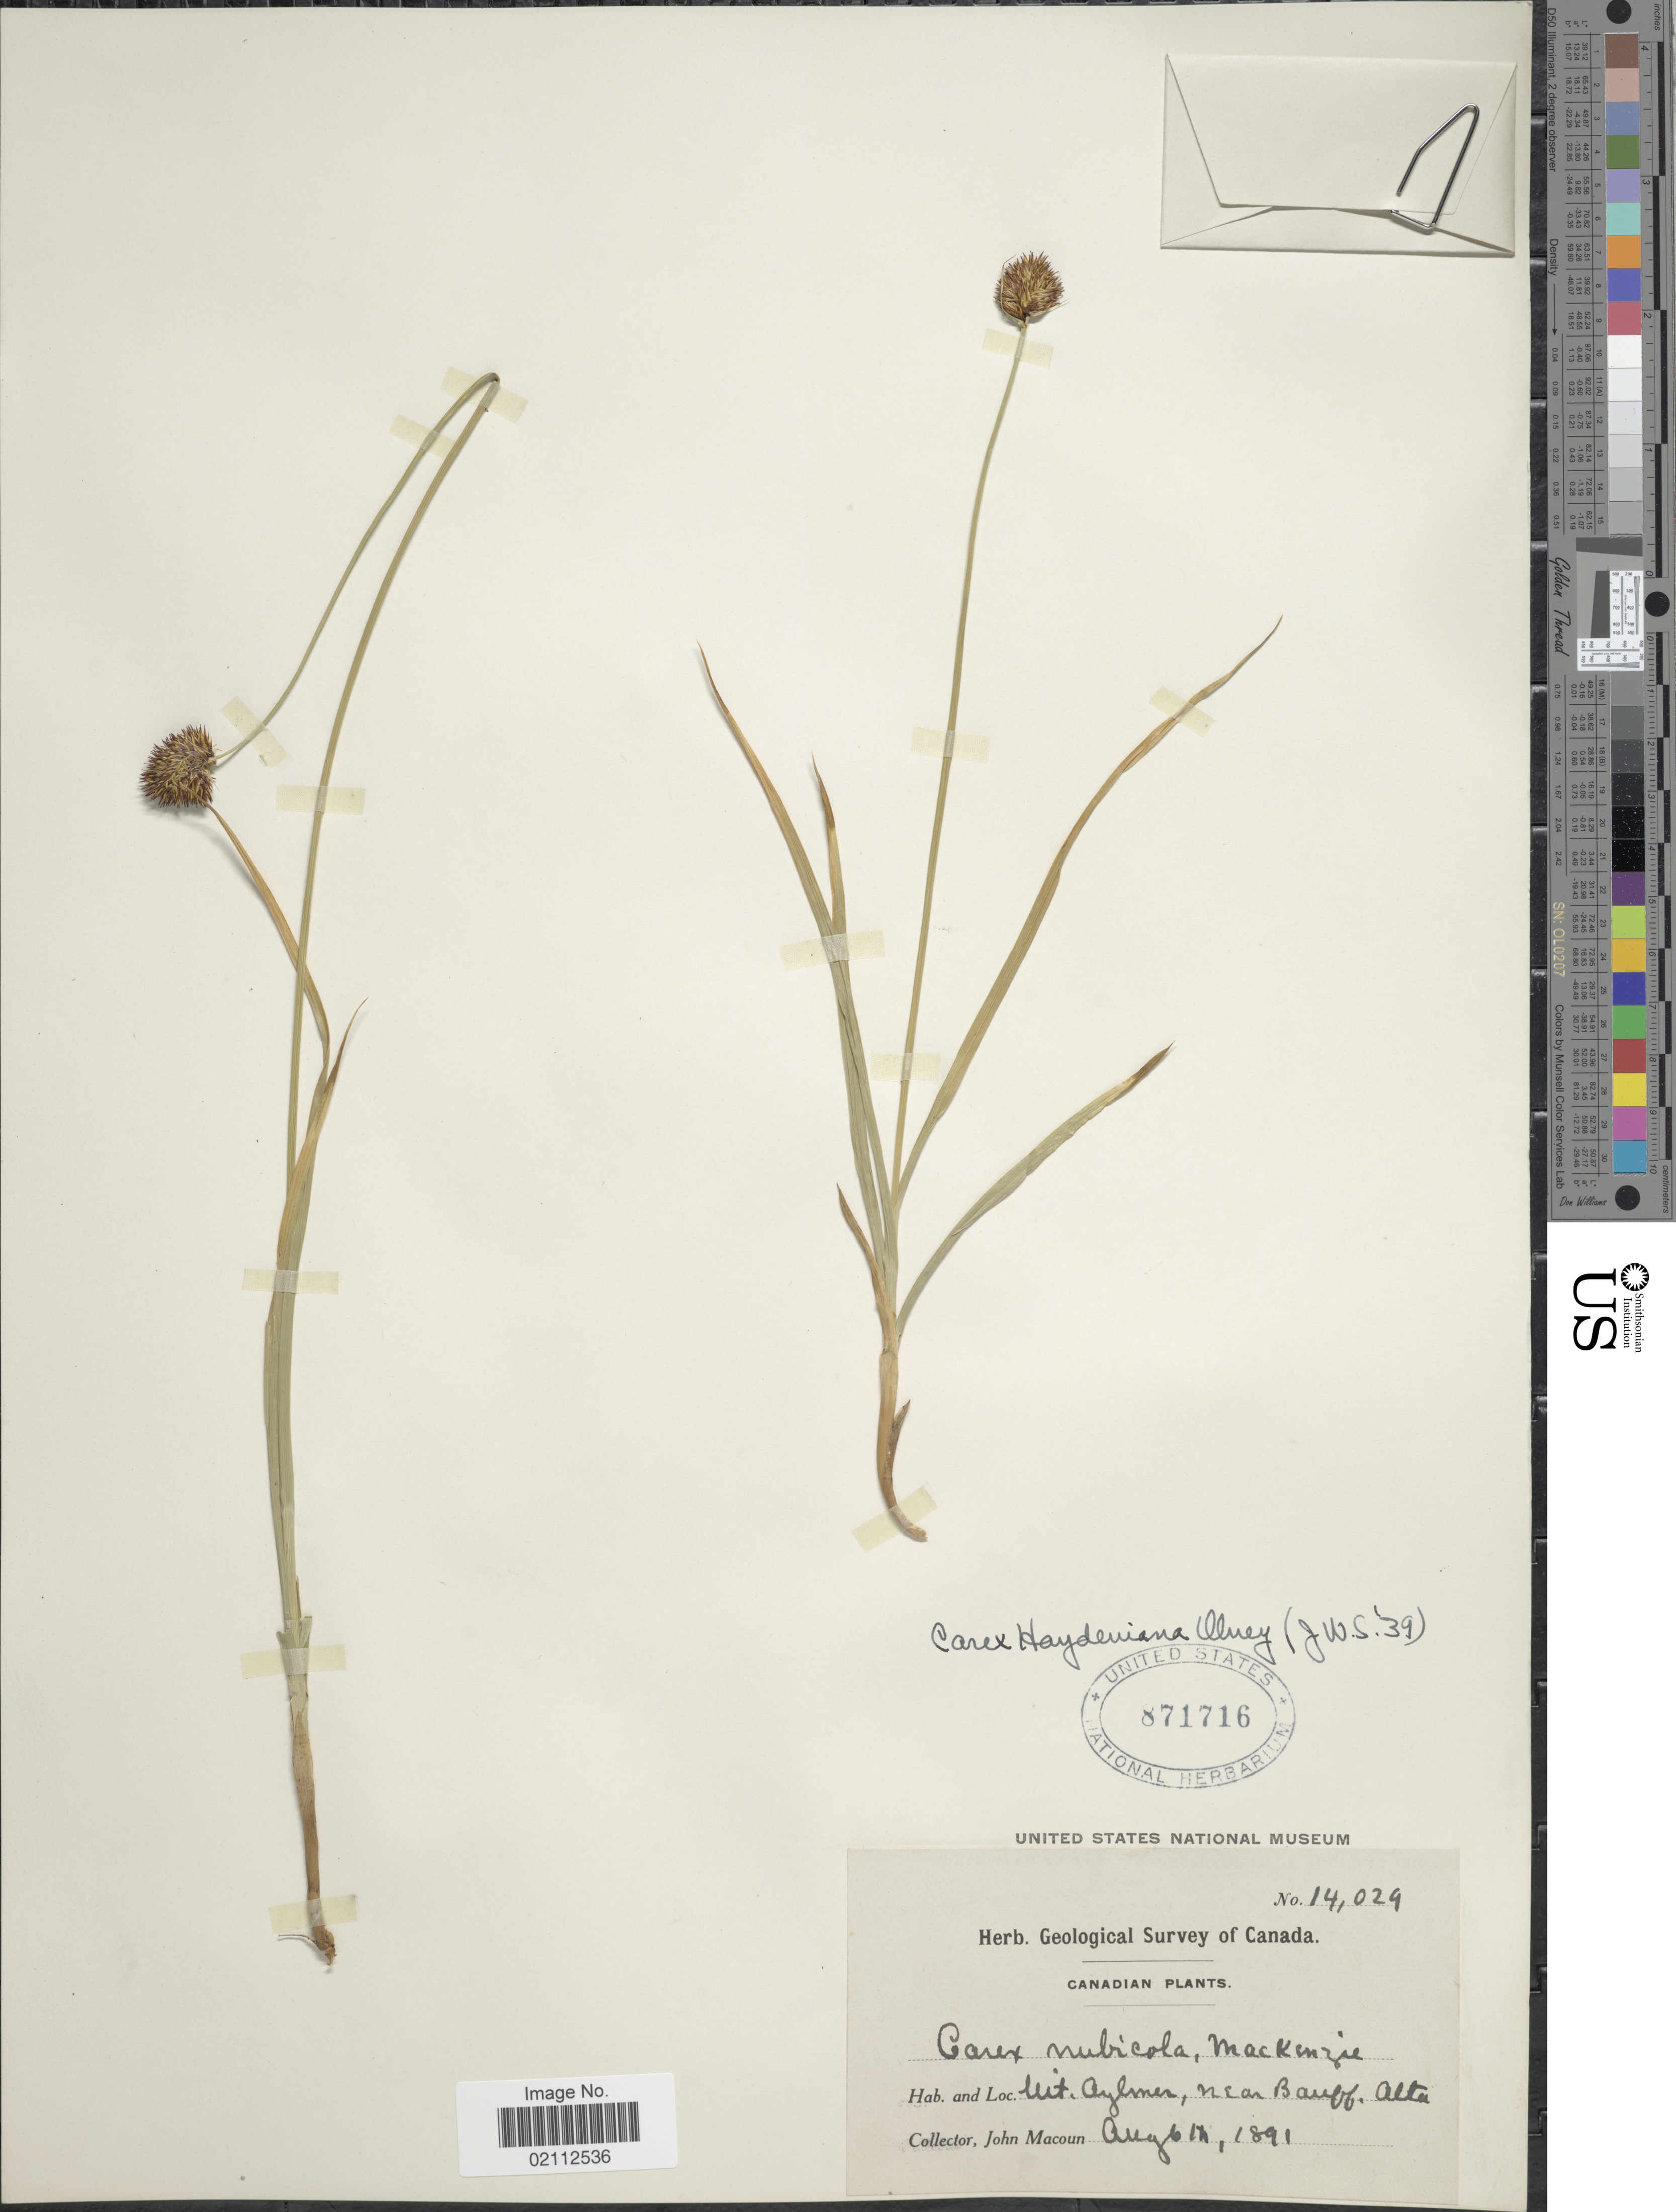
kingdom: Plantae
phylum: Tracheophyta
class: Liliopsida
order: Poales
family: Cyperaceae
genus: Carex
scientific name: Carex haydeniana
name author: Olney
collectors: J. Macoun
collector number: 14029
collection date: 1891-08-06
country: Canada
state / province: Alberta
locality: Mt. Aylmer, near Banff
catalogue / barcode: US 871716